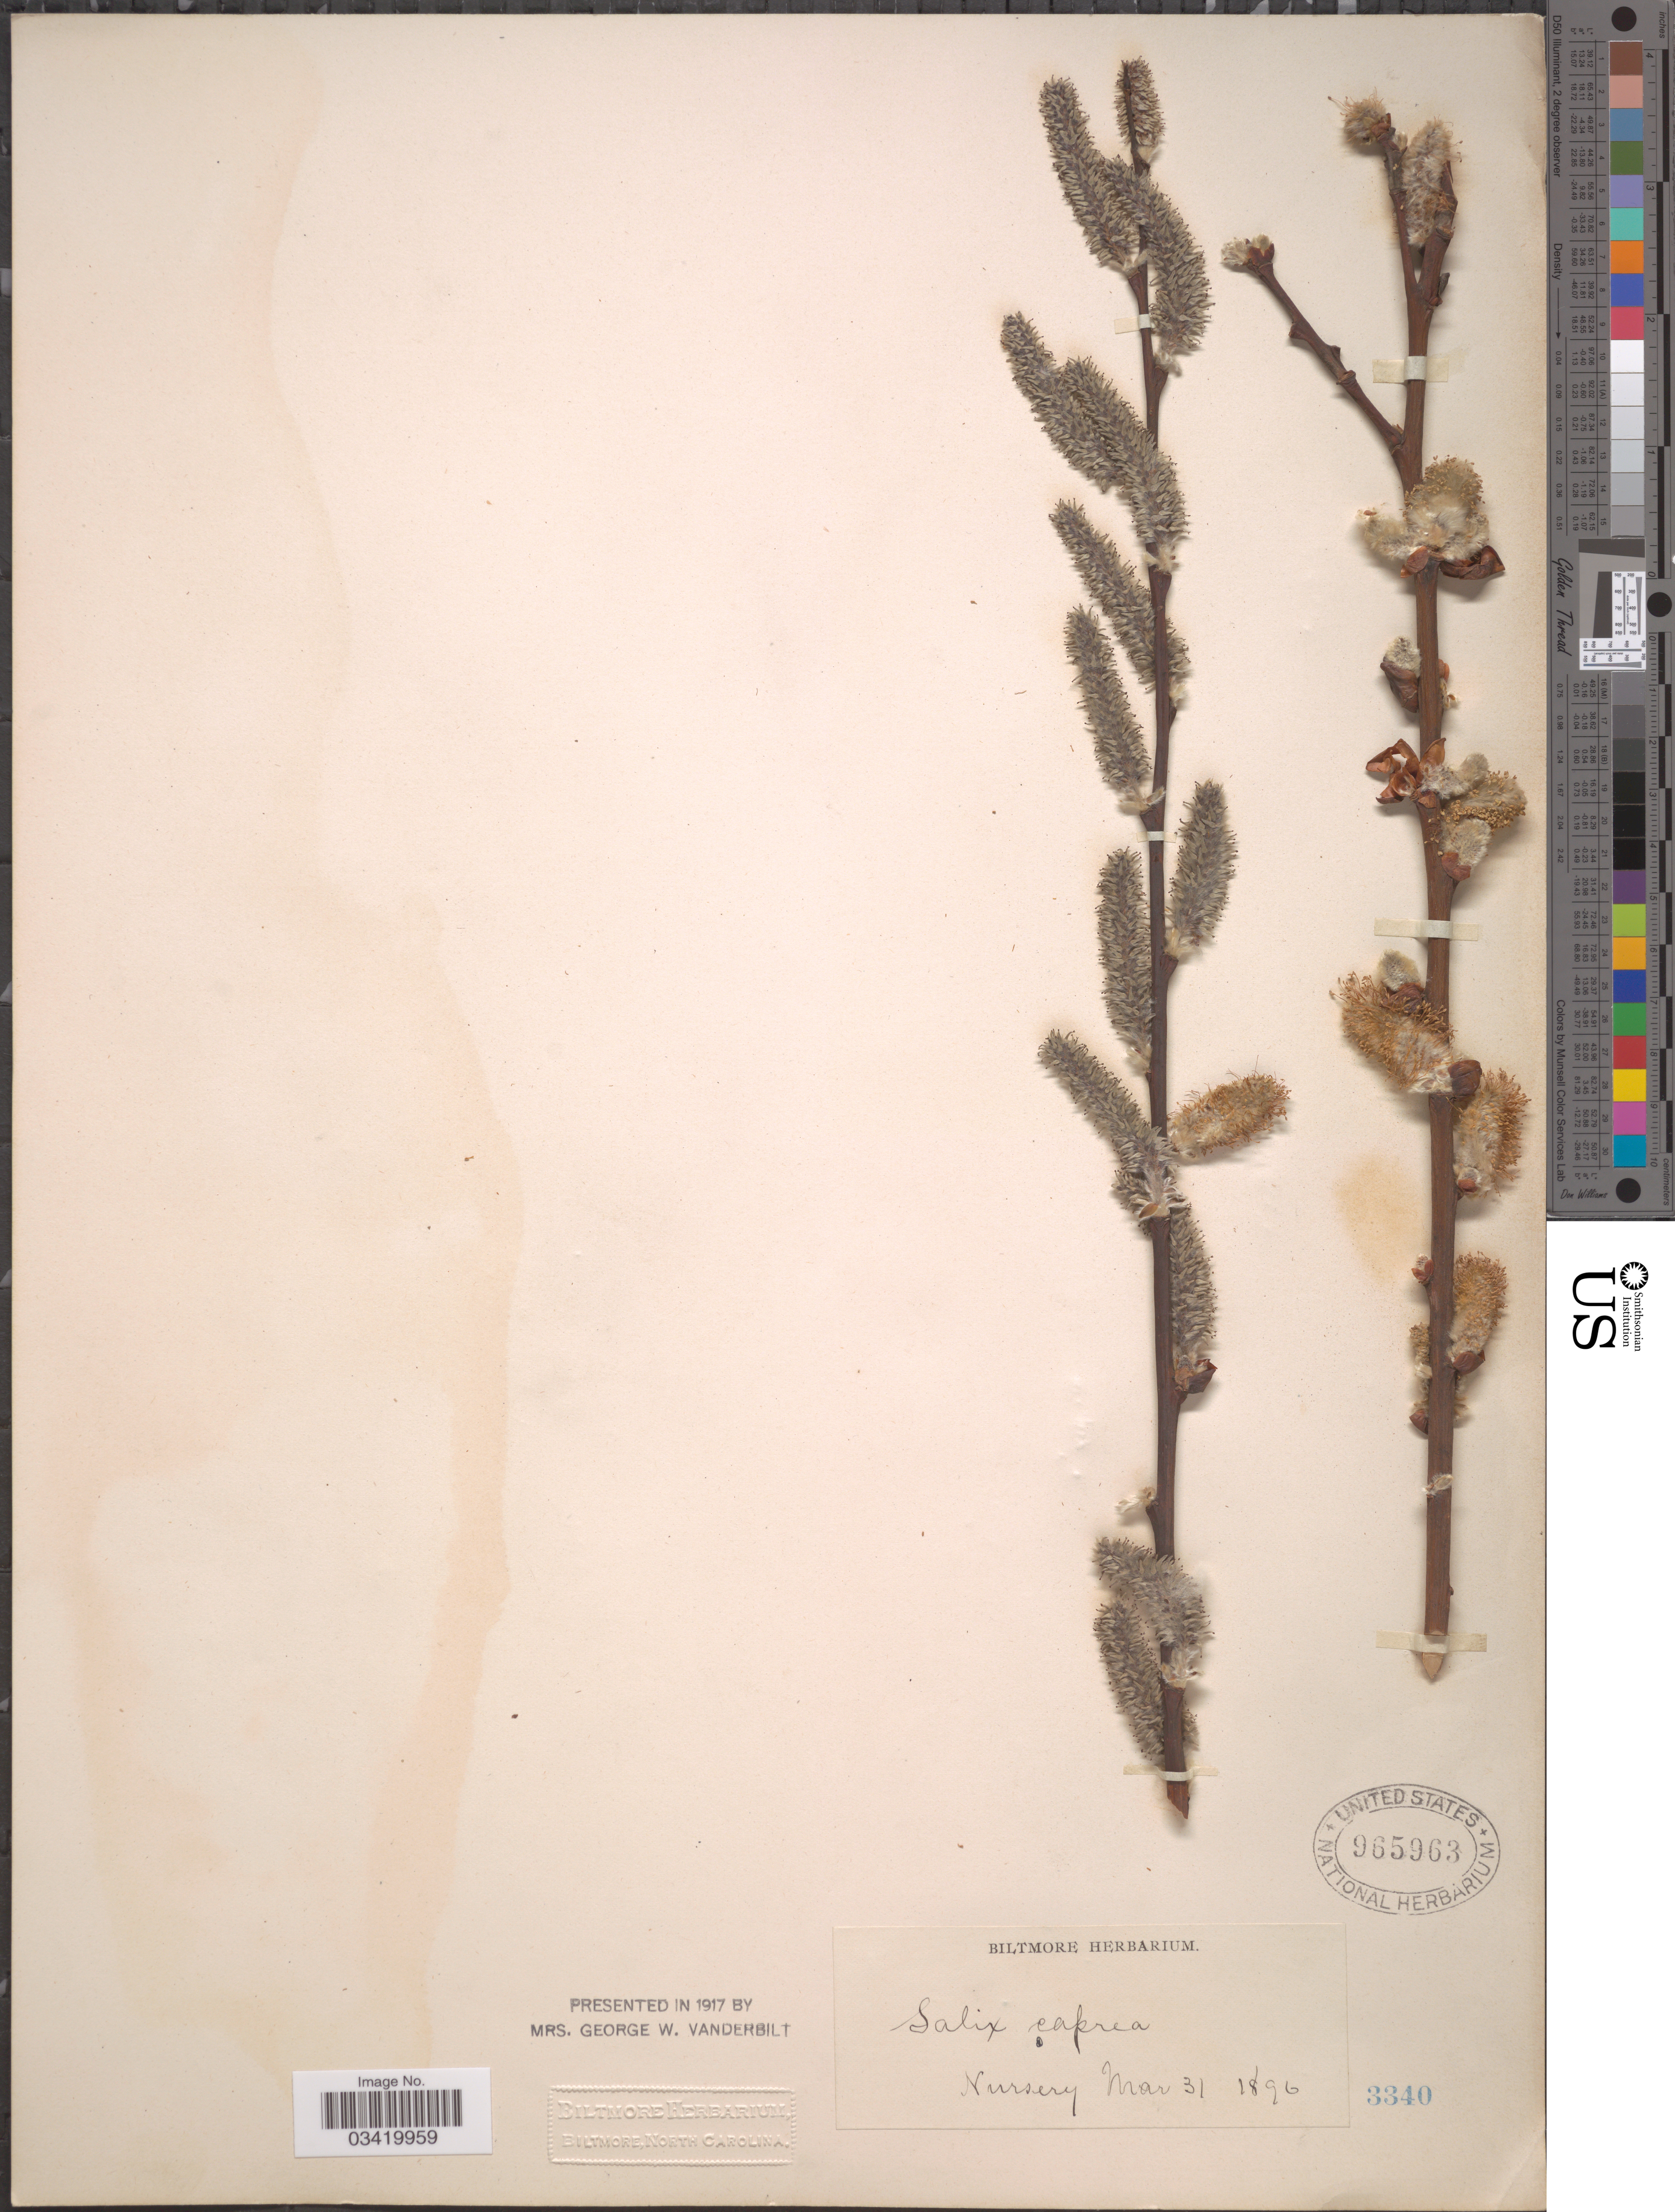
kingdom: Plantae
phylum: Tracheophyta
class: Magnoliopsida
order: Malpighiales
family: Salicaceae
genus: Salix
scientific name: Salix caprea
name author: L.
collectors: ex herb. Biltmore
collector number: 3340?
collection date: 1896-03-31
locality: Nursery.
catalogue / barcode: US 965963